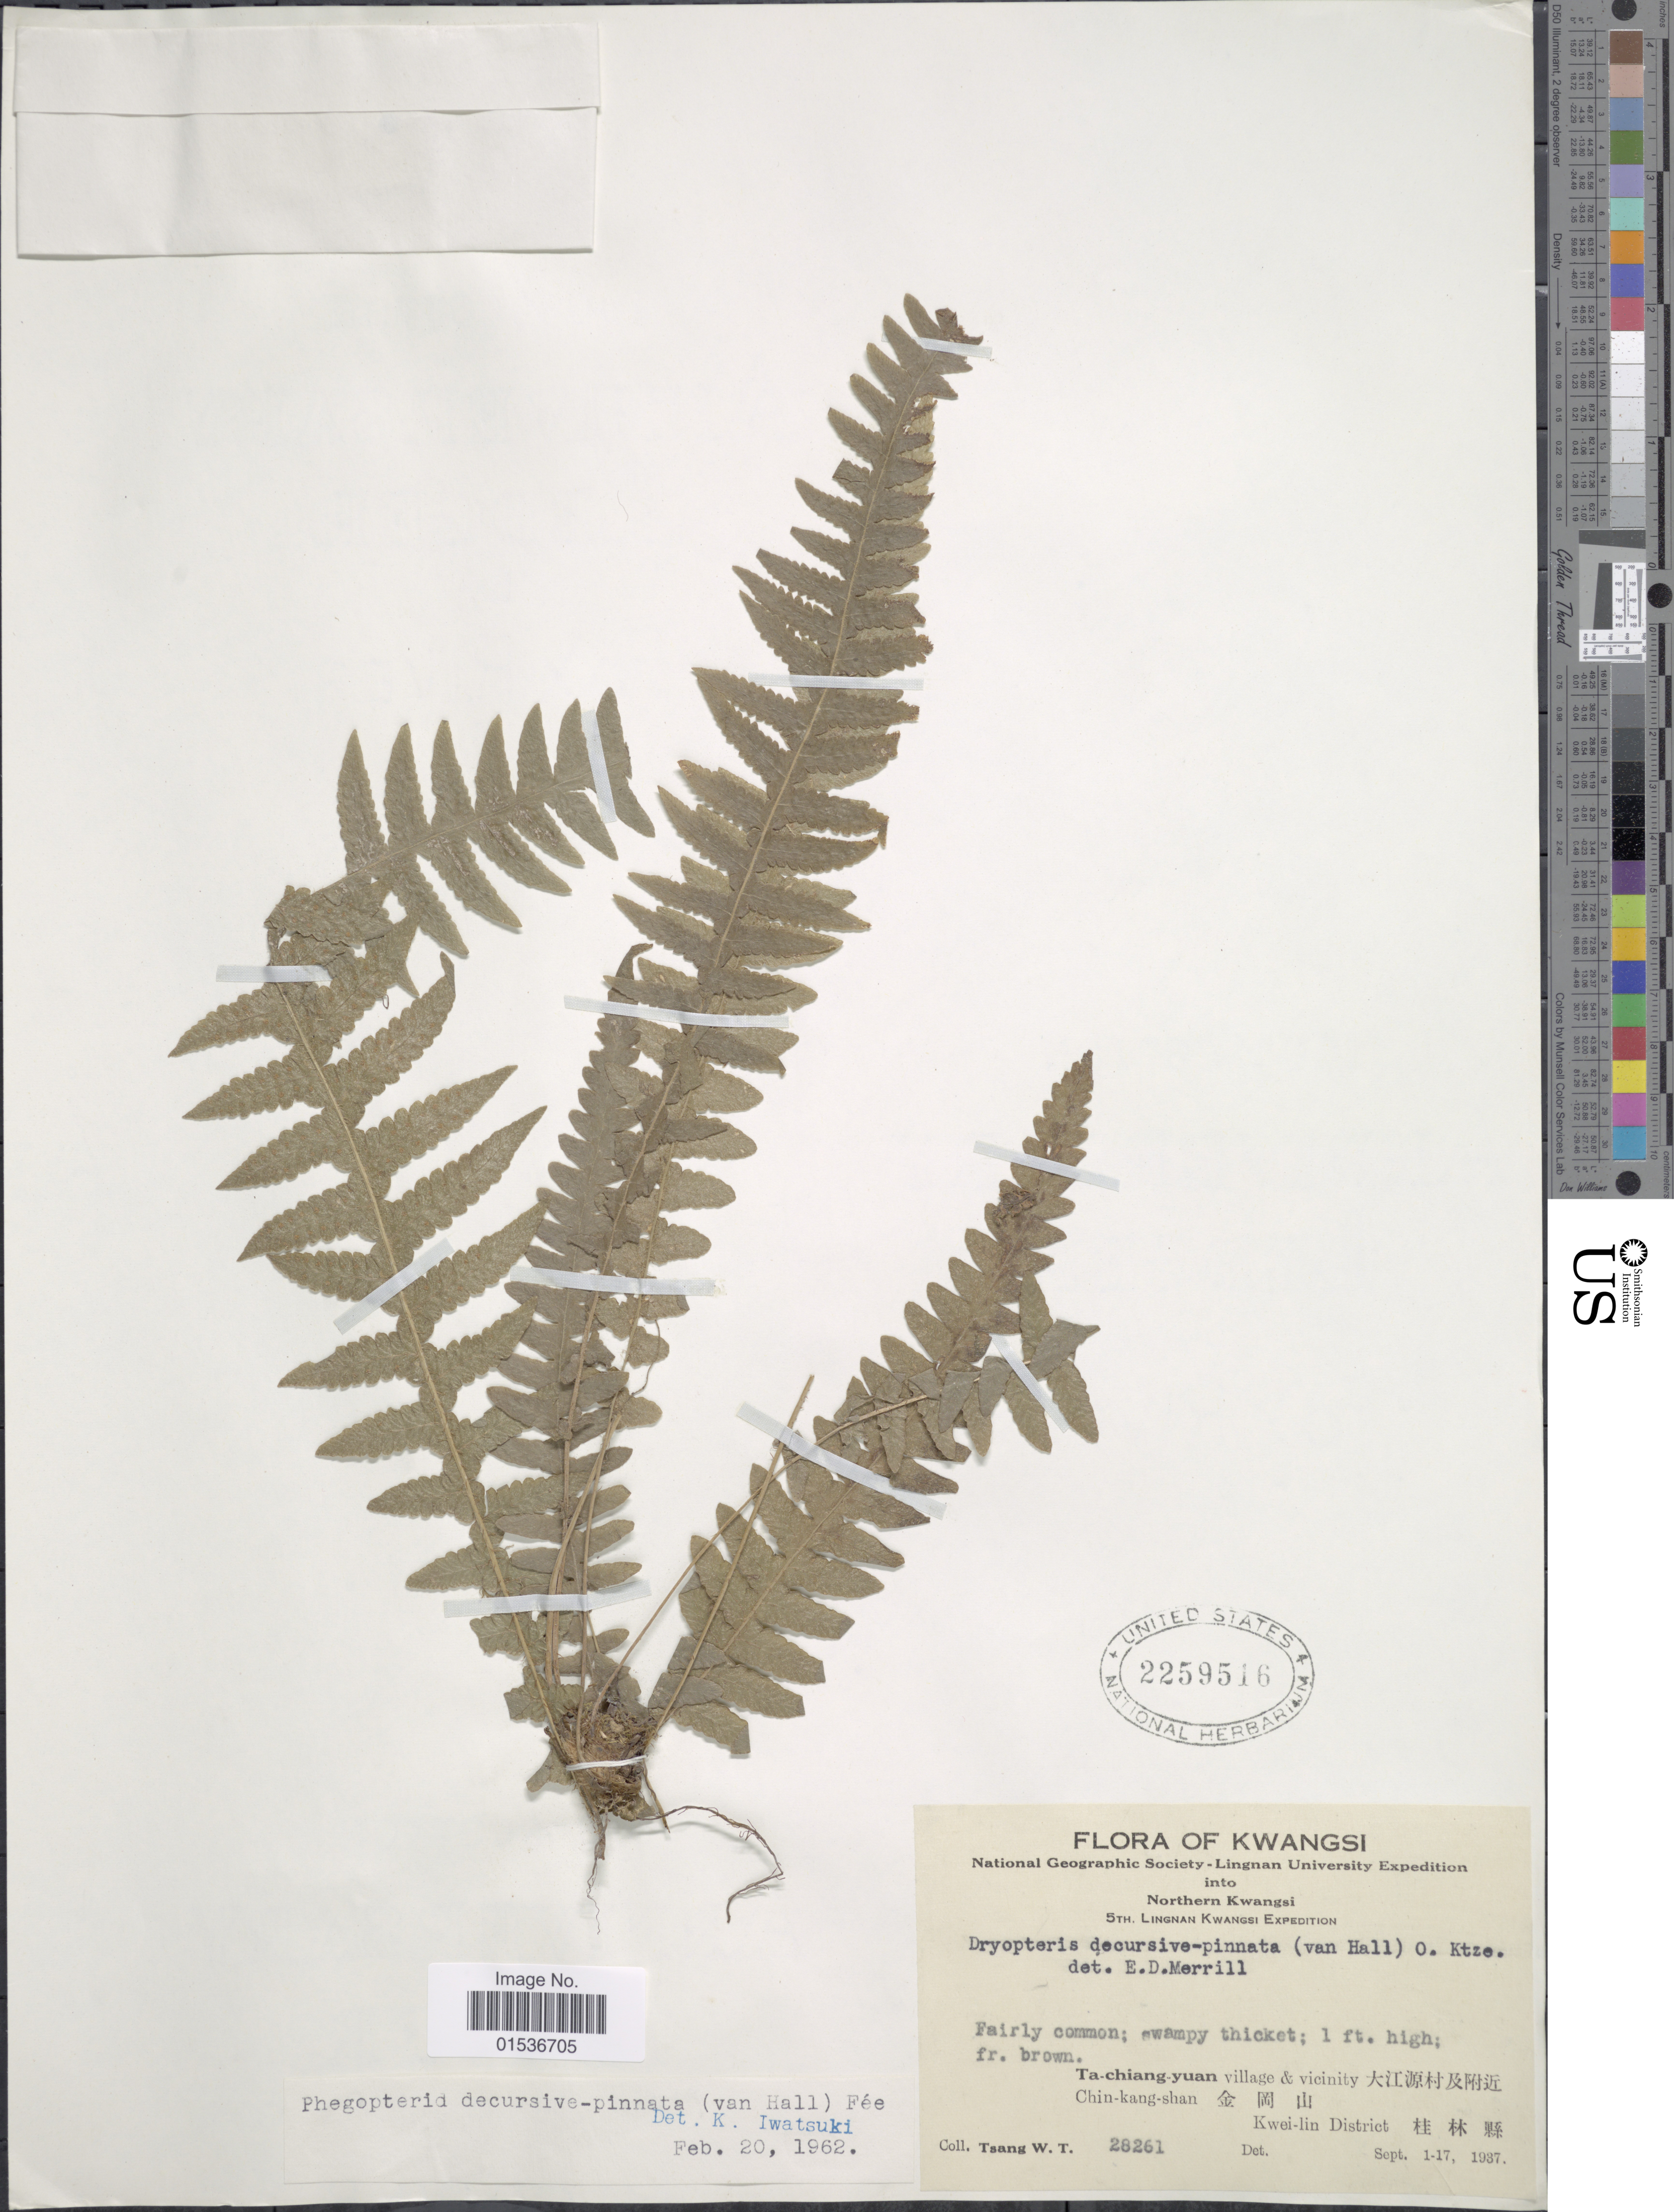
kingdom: Plantae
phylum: Tracheophyta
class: Polypodiopsida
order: Polypodiales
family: Thelypteridaceae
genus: Phegopteris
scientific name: Phegopteris decursivepinnata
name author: (H.C. Hall) Fée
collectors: W. T. Tsang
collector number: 28261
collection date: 1937-09-01/1937-09-17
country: China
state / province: Guangxi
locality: Kwasi,Northern Kwangsi, Lingnan Kwangsi. Ta-chiang-yuan village & vicinity, Chin-kang-shan, Kwei-kang-shan Kwei-lin District .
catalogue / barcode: US 2259516